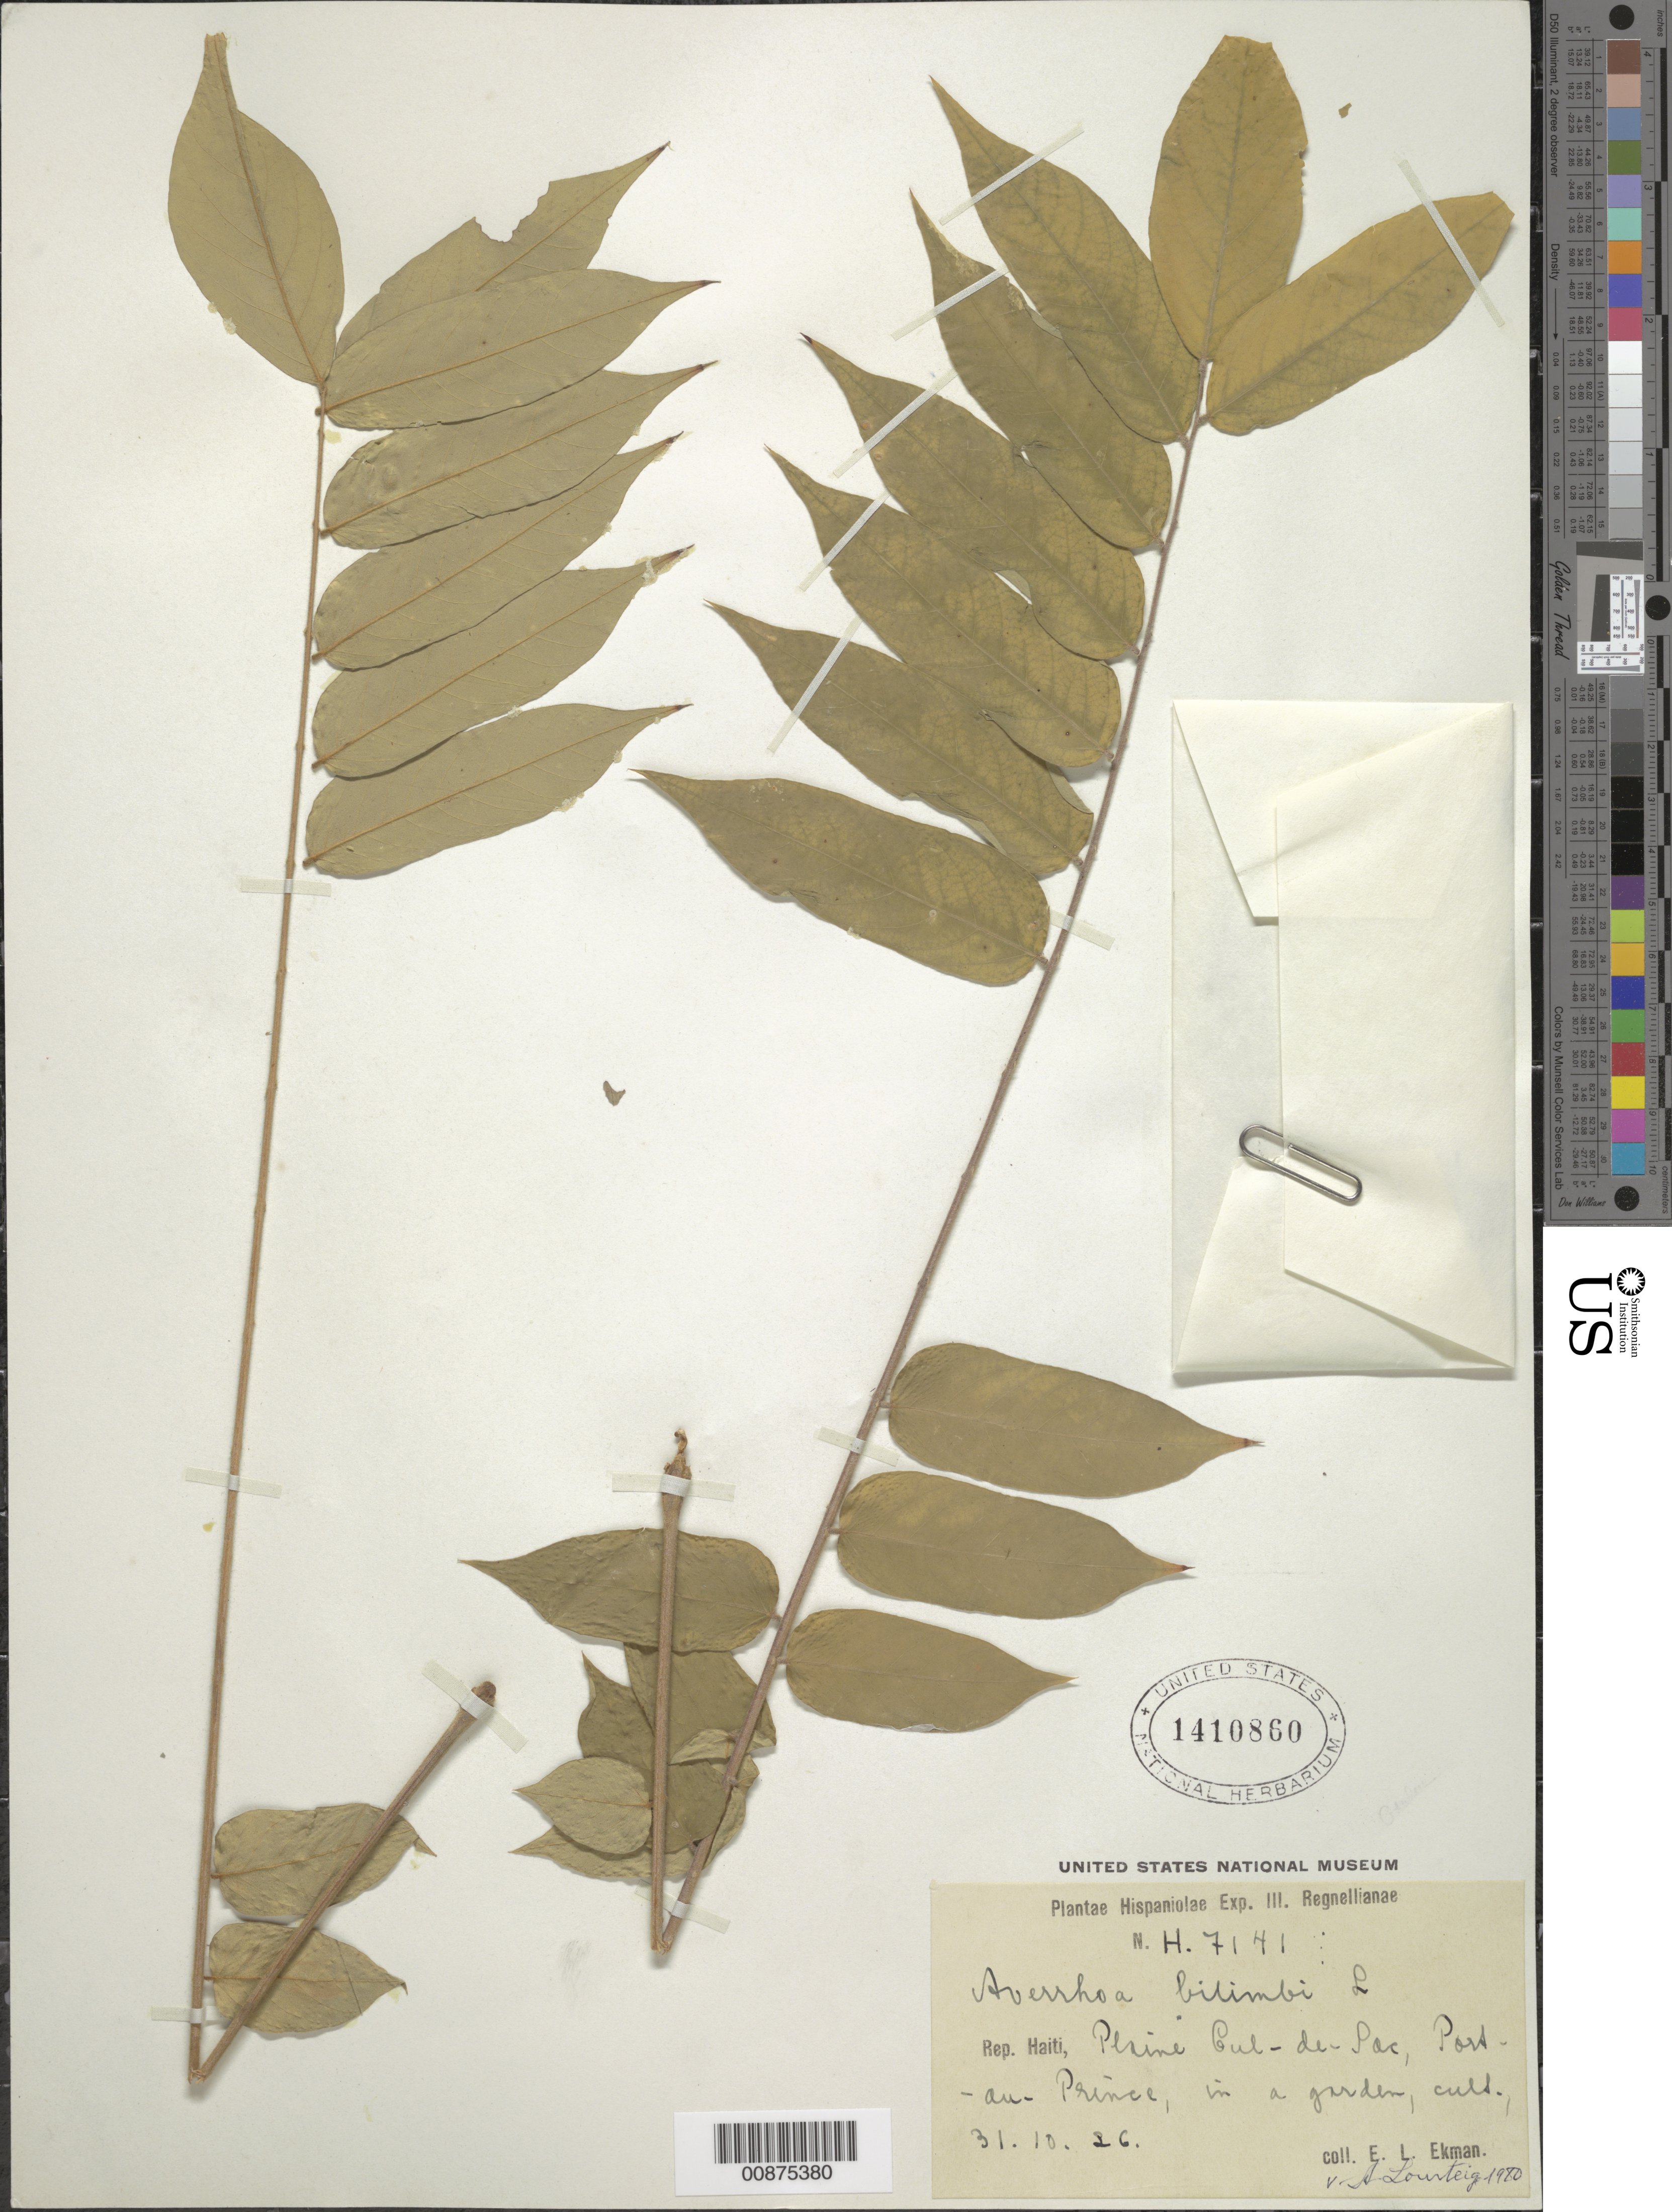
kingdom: Plantae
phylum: Tracheophyta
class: Magnoliopsida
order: Oxalidales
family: Oxalidaceae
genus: Averrhoa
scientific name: Averrhoa bilimbi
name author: L.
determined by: Lourteig, A.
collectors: E. L. Ekman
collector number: H 7141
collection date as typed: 31 Oct 1926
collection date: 1926-10-31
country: Haiti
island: Hispaniola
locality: Plaine Cul-de-Sac, Port-au-Prince, in a garden.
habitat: In a garden.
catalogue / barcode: US 1410860